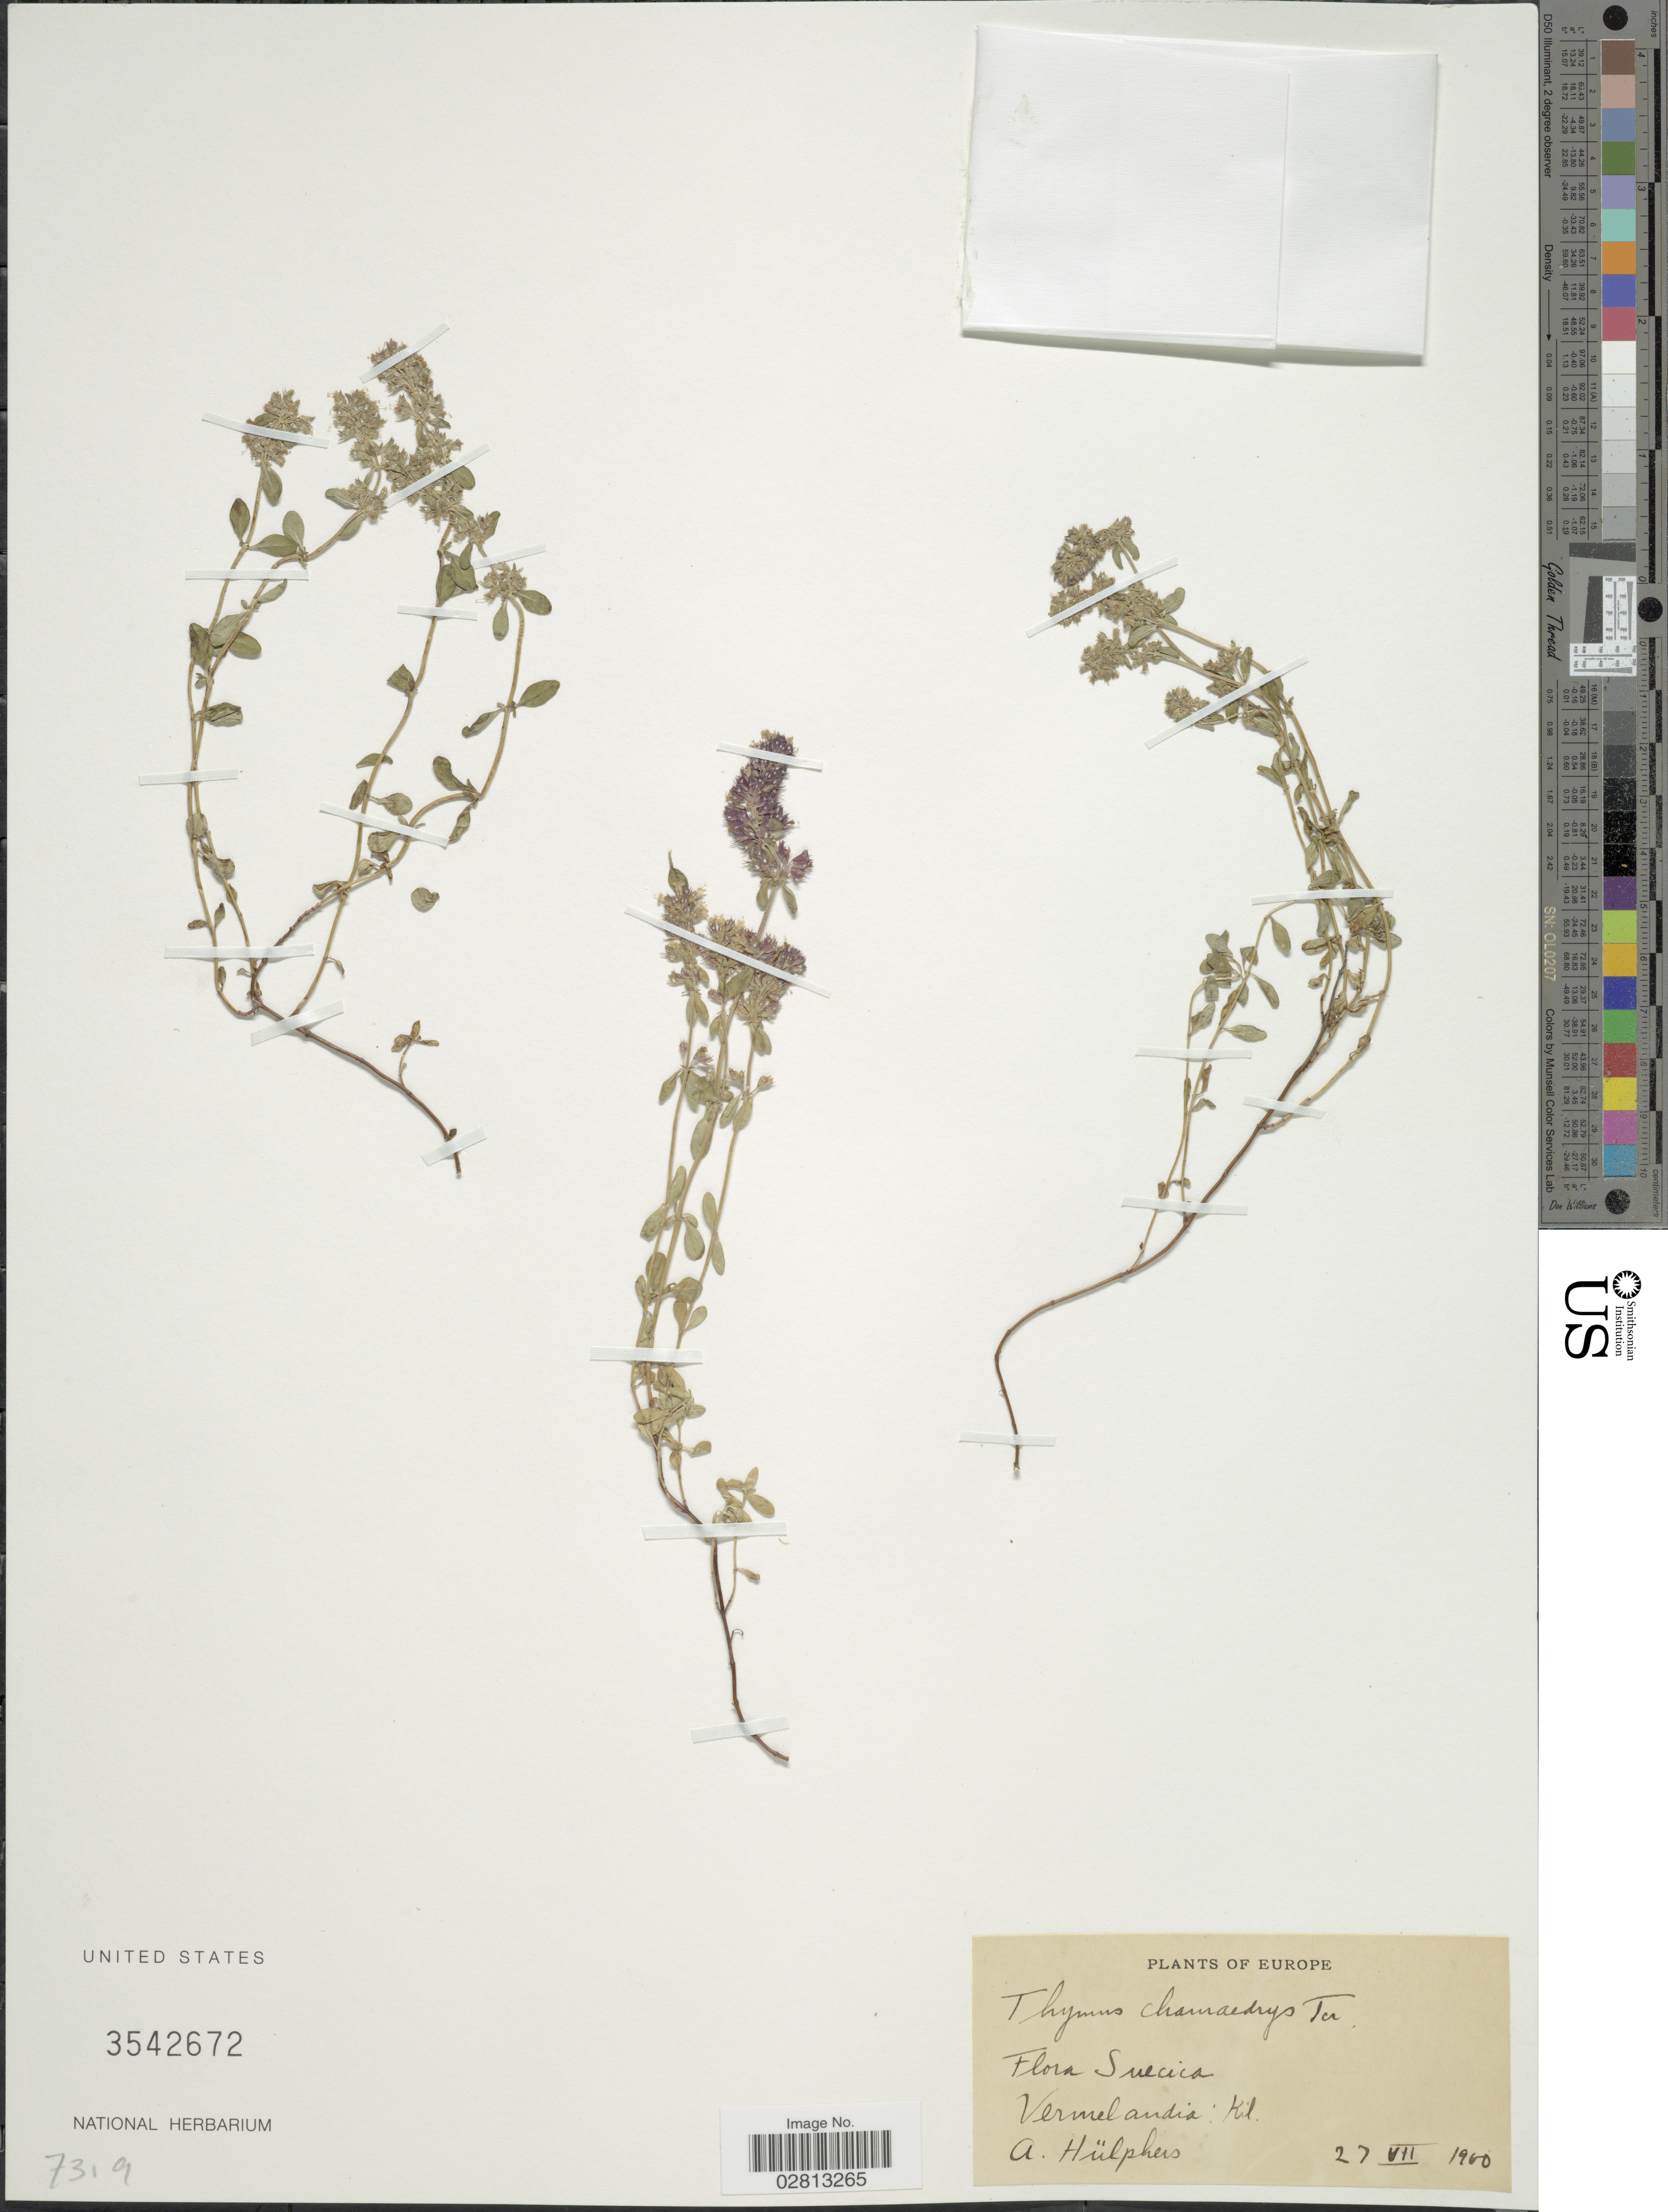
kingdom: Plantae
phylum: Tracheophyta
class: Magnoliopsida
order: Lamiales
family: Lamiaceae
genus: Thymus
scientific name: Thymus chamaedrys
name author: Fr.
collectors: A. Hülphers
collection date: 1900-07-27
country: Sweden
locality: Vermelandia : Kil.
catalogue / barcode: US 3542672